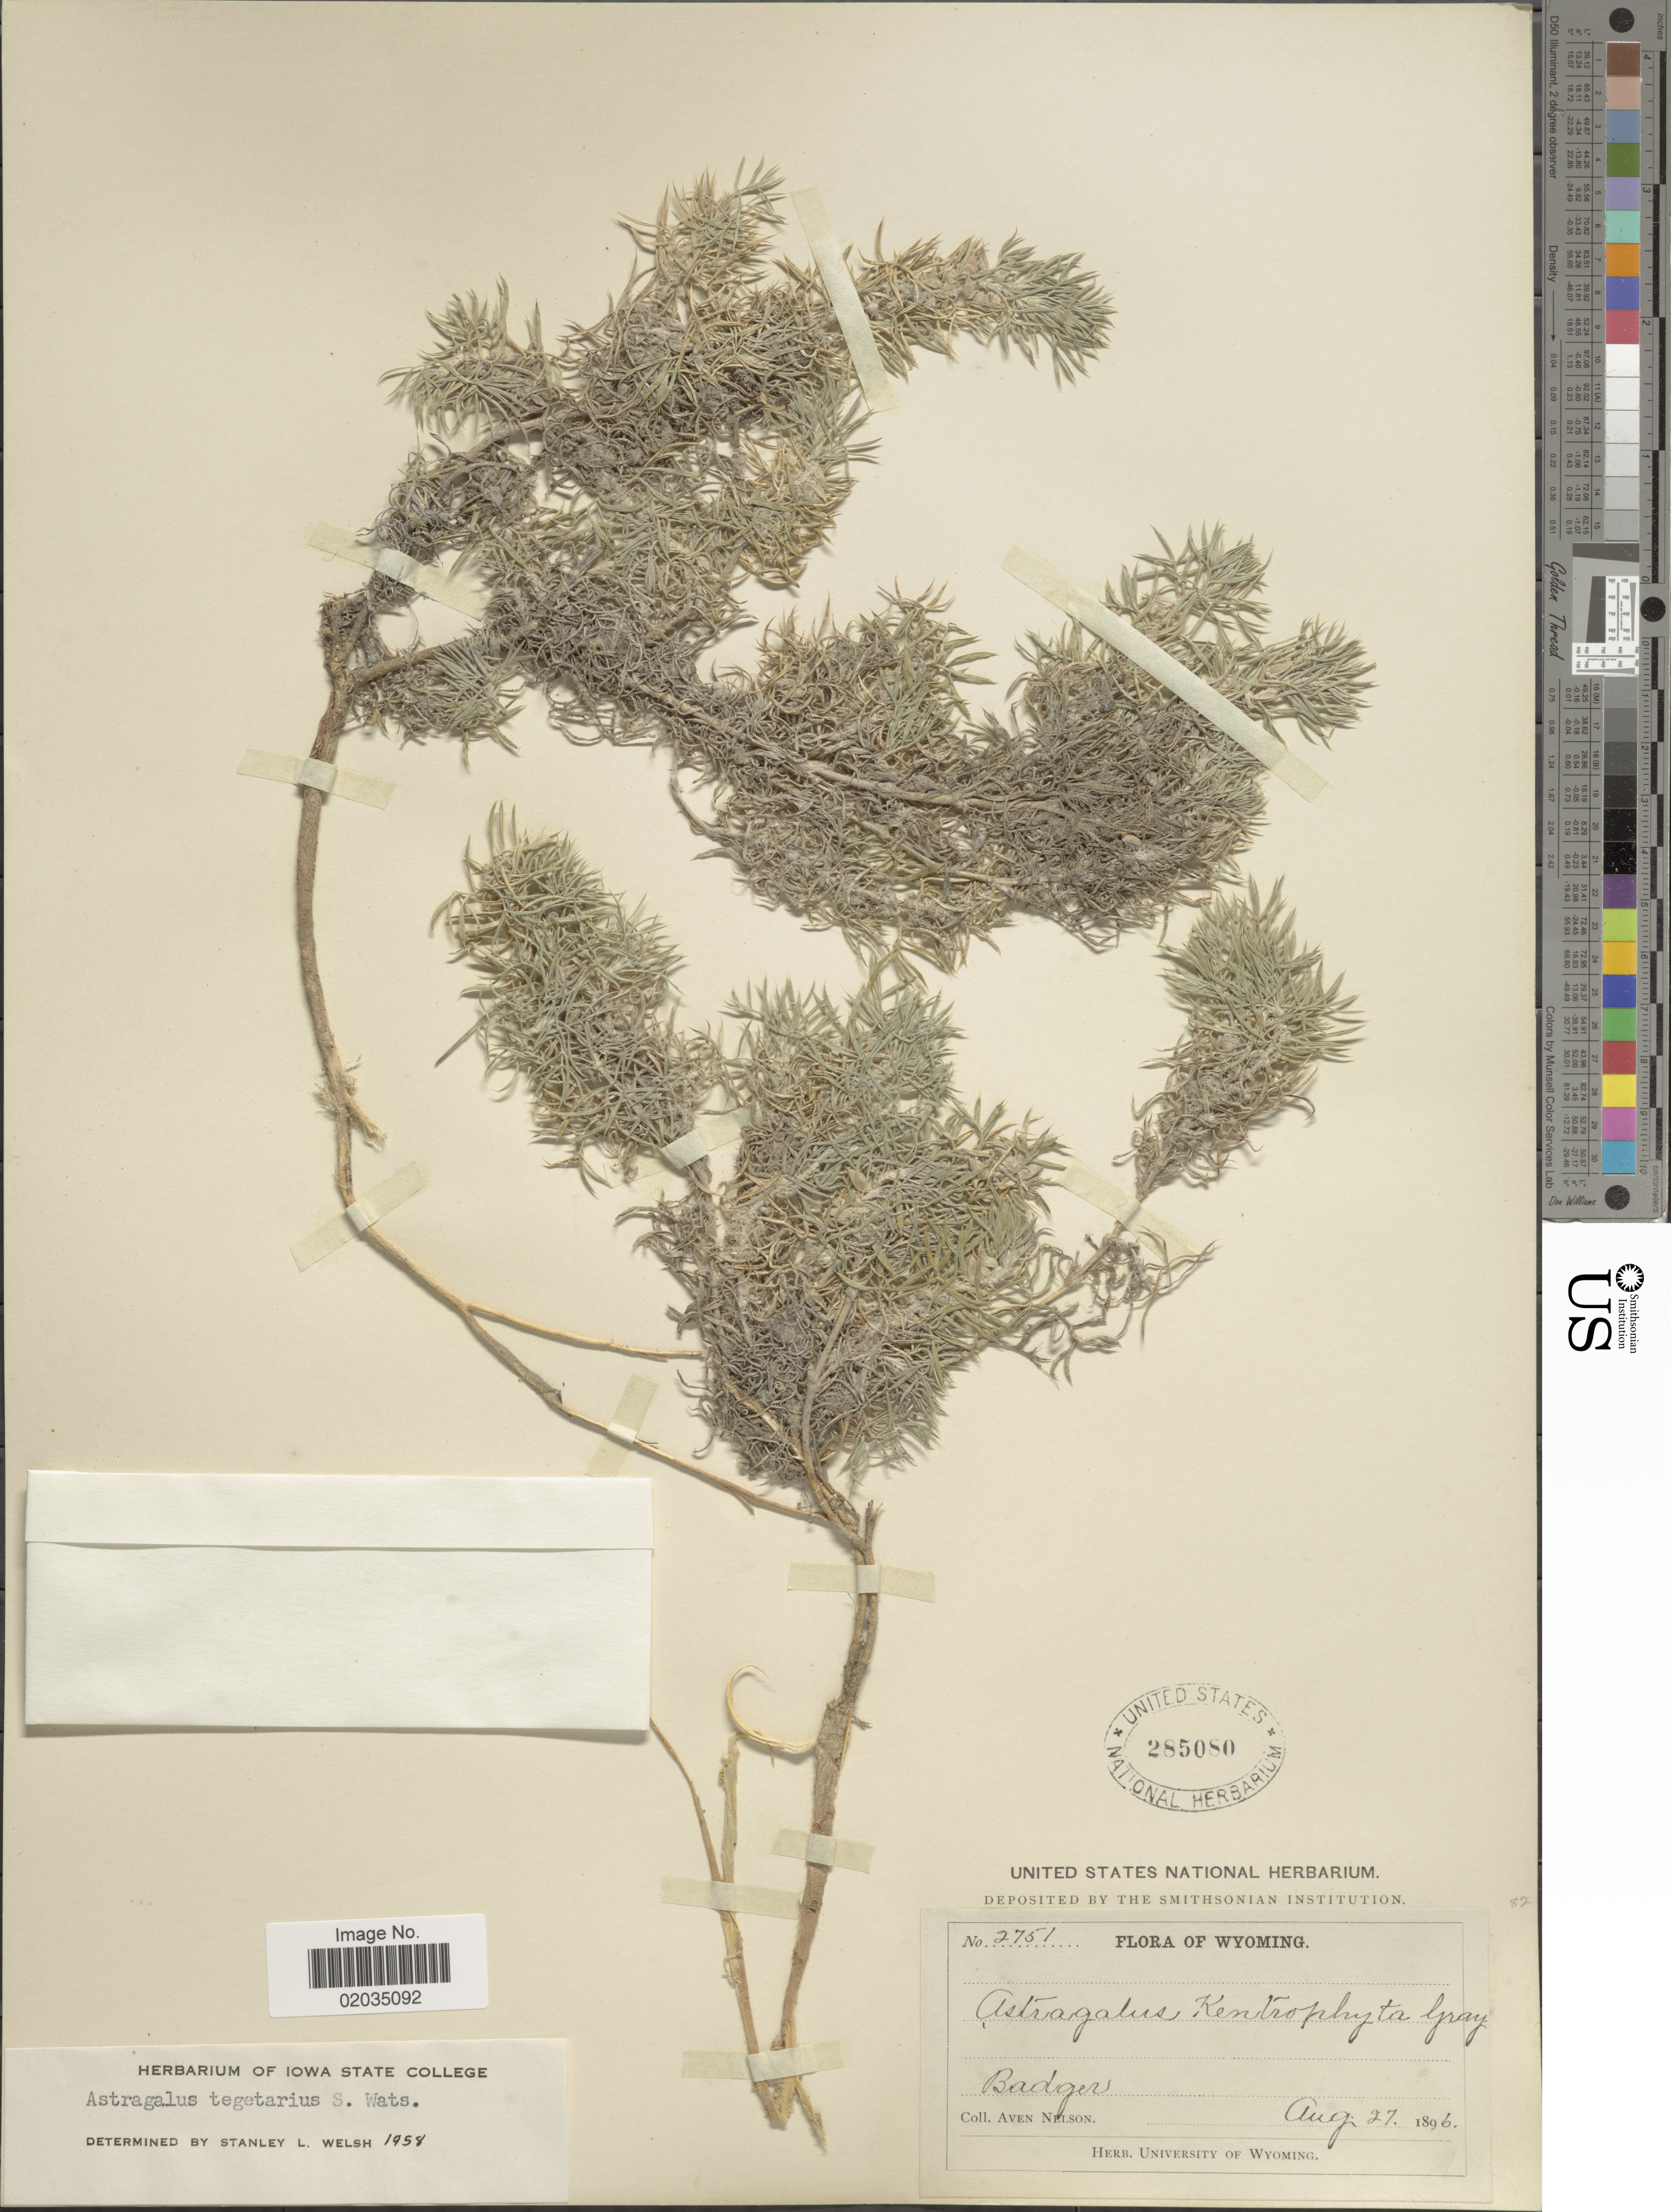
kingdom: Plantae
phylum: Tracheophyta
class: Magnoliopsida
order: Fabales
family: Fabaceae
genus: Astragalus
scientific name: Astragalus tegetarius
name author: S. Watson in C. King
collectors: A. Nelson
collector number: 2751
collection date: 1896-08-27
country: United States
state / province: Wyoming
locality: Badger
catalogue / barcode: US 285080